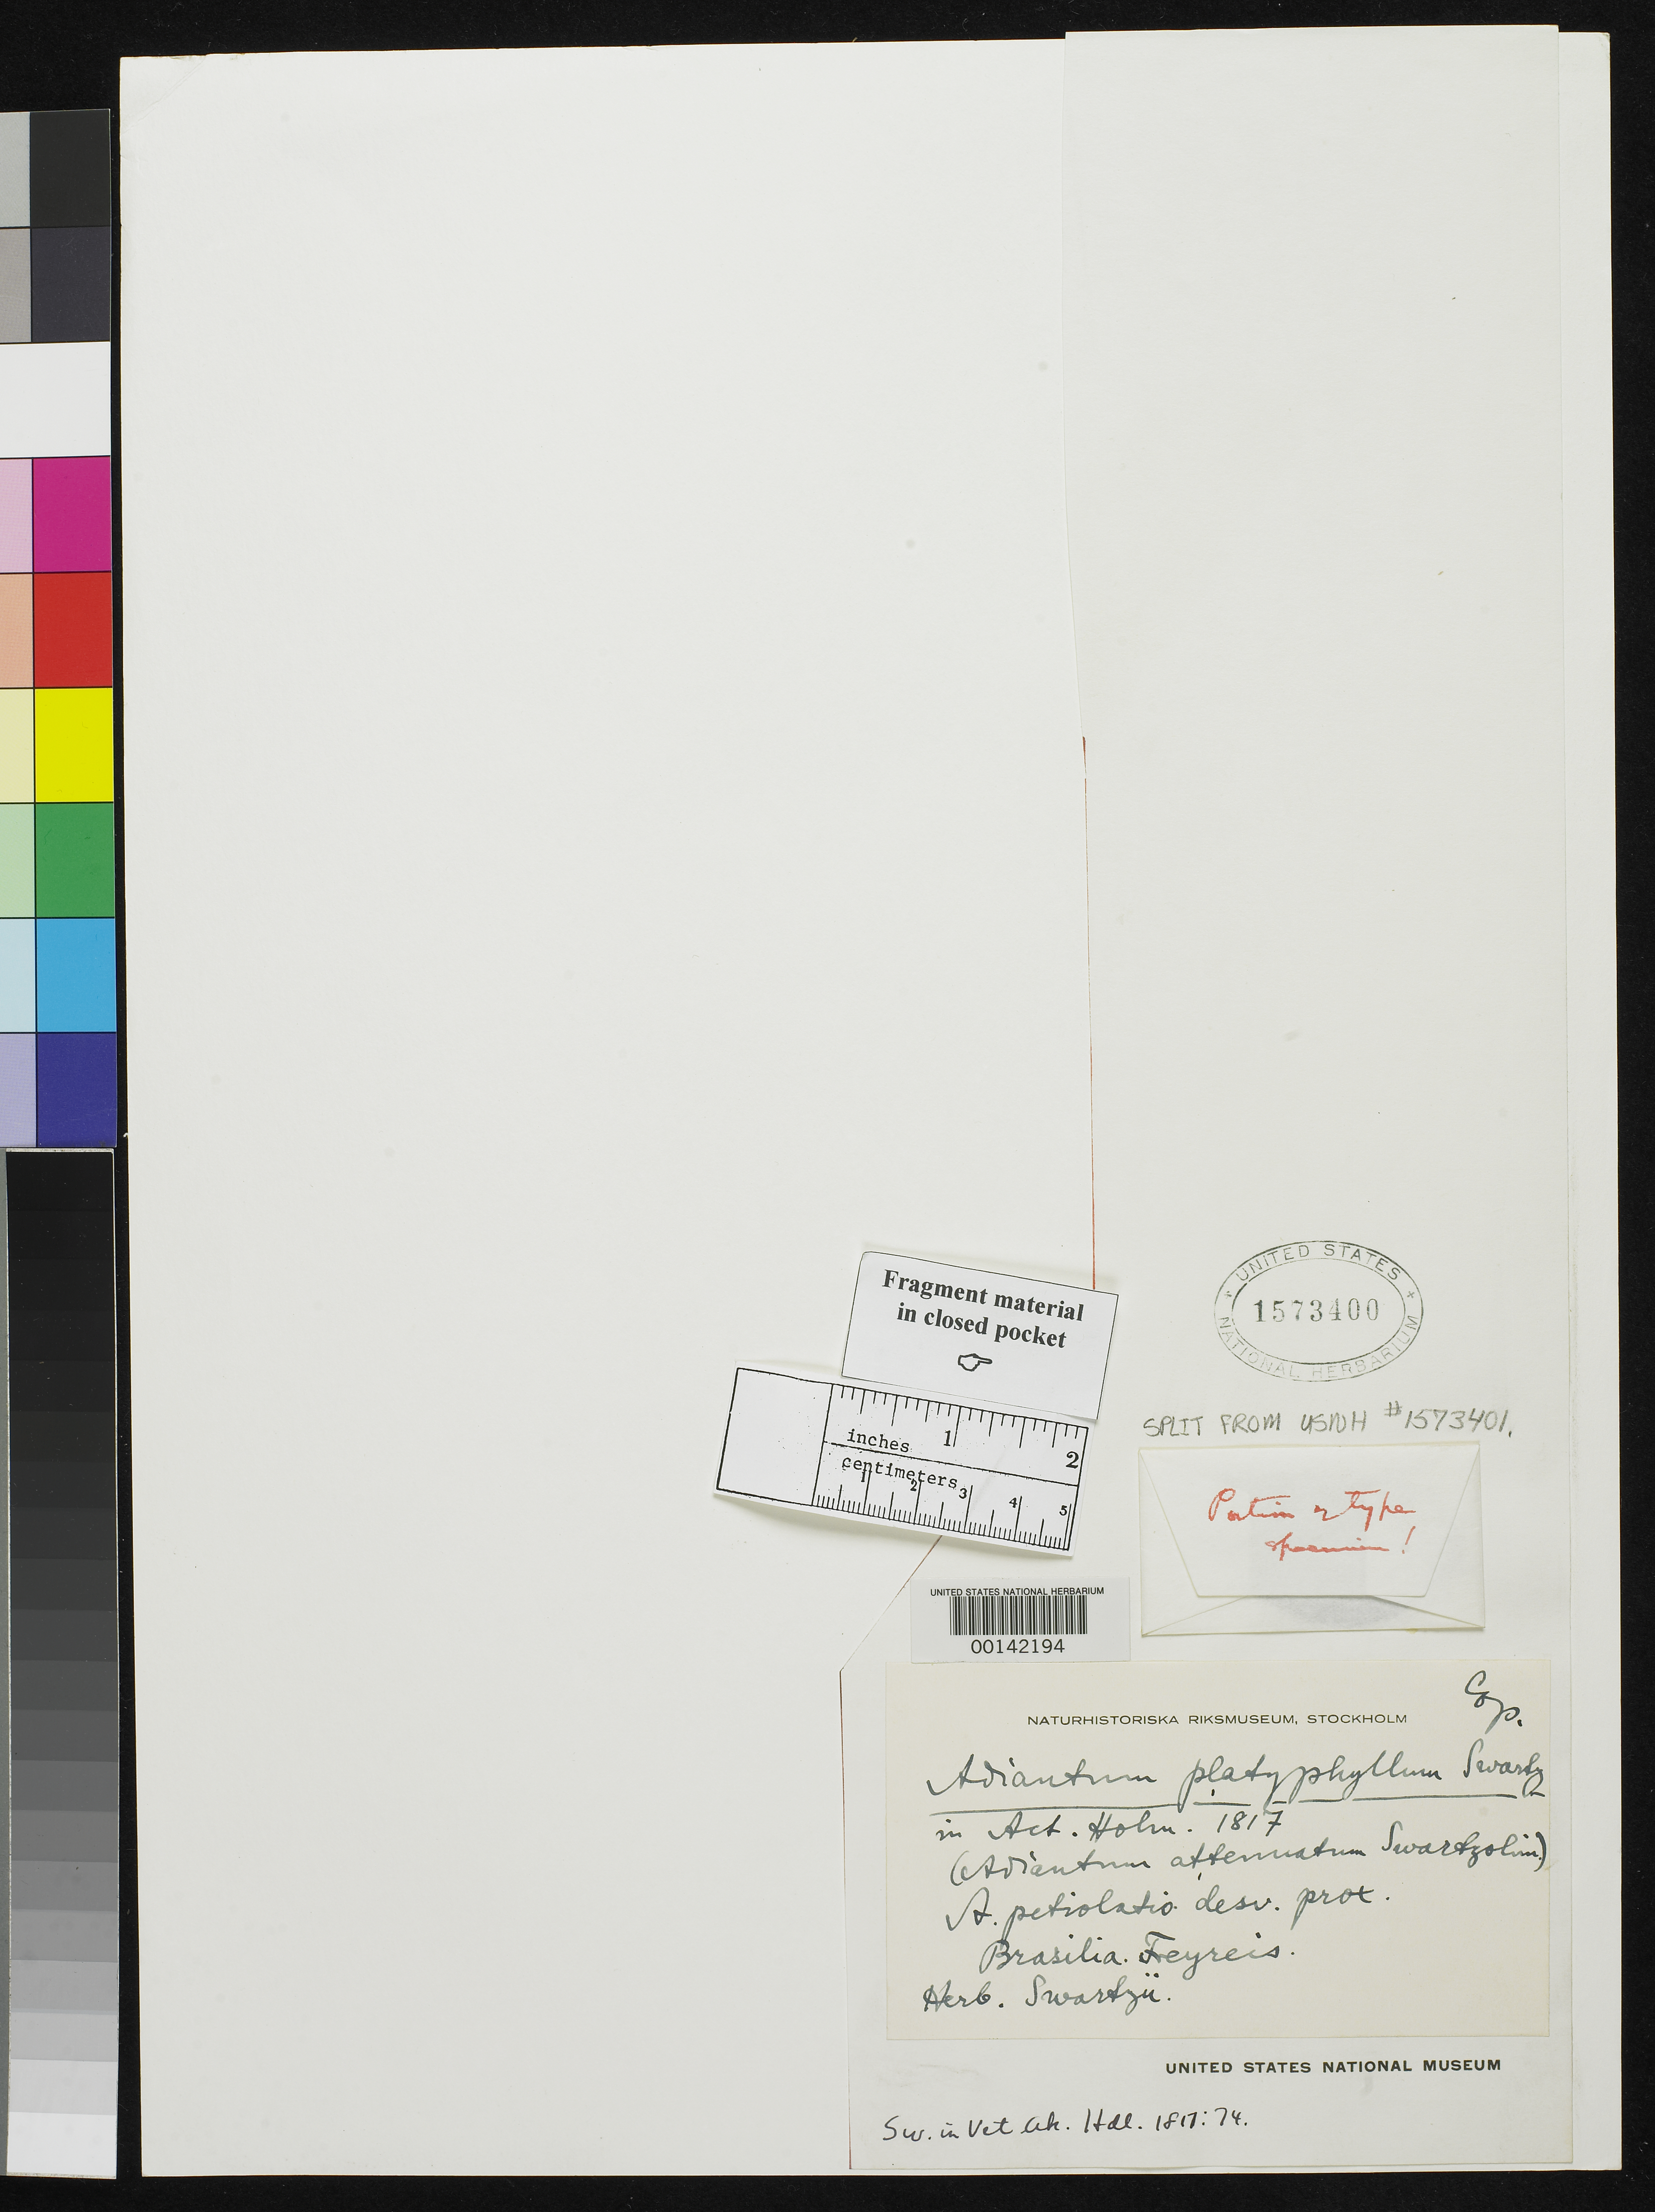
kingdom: Plantae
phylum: Tracheophyta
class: Polypodiopsida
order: Polypodiales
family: Pteridaceae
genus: Adiantum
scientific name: Adiantum platyphyllum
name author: Sw.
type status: Type Fragment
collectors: G. Freyreis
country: Brazil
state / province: Minas Gerais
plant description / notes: Fragmentary material of type specimen ex Herb. Swartzii. See attached letter to W.R. Maxon (original letter mounted on USNH 1573401, barcode 00142193, non-type material sent with letter, originally mounted together and later separated from this sheet)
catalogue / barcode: US 1573400